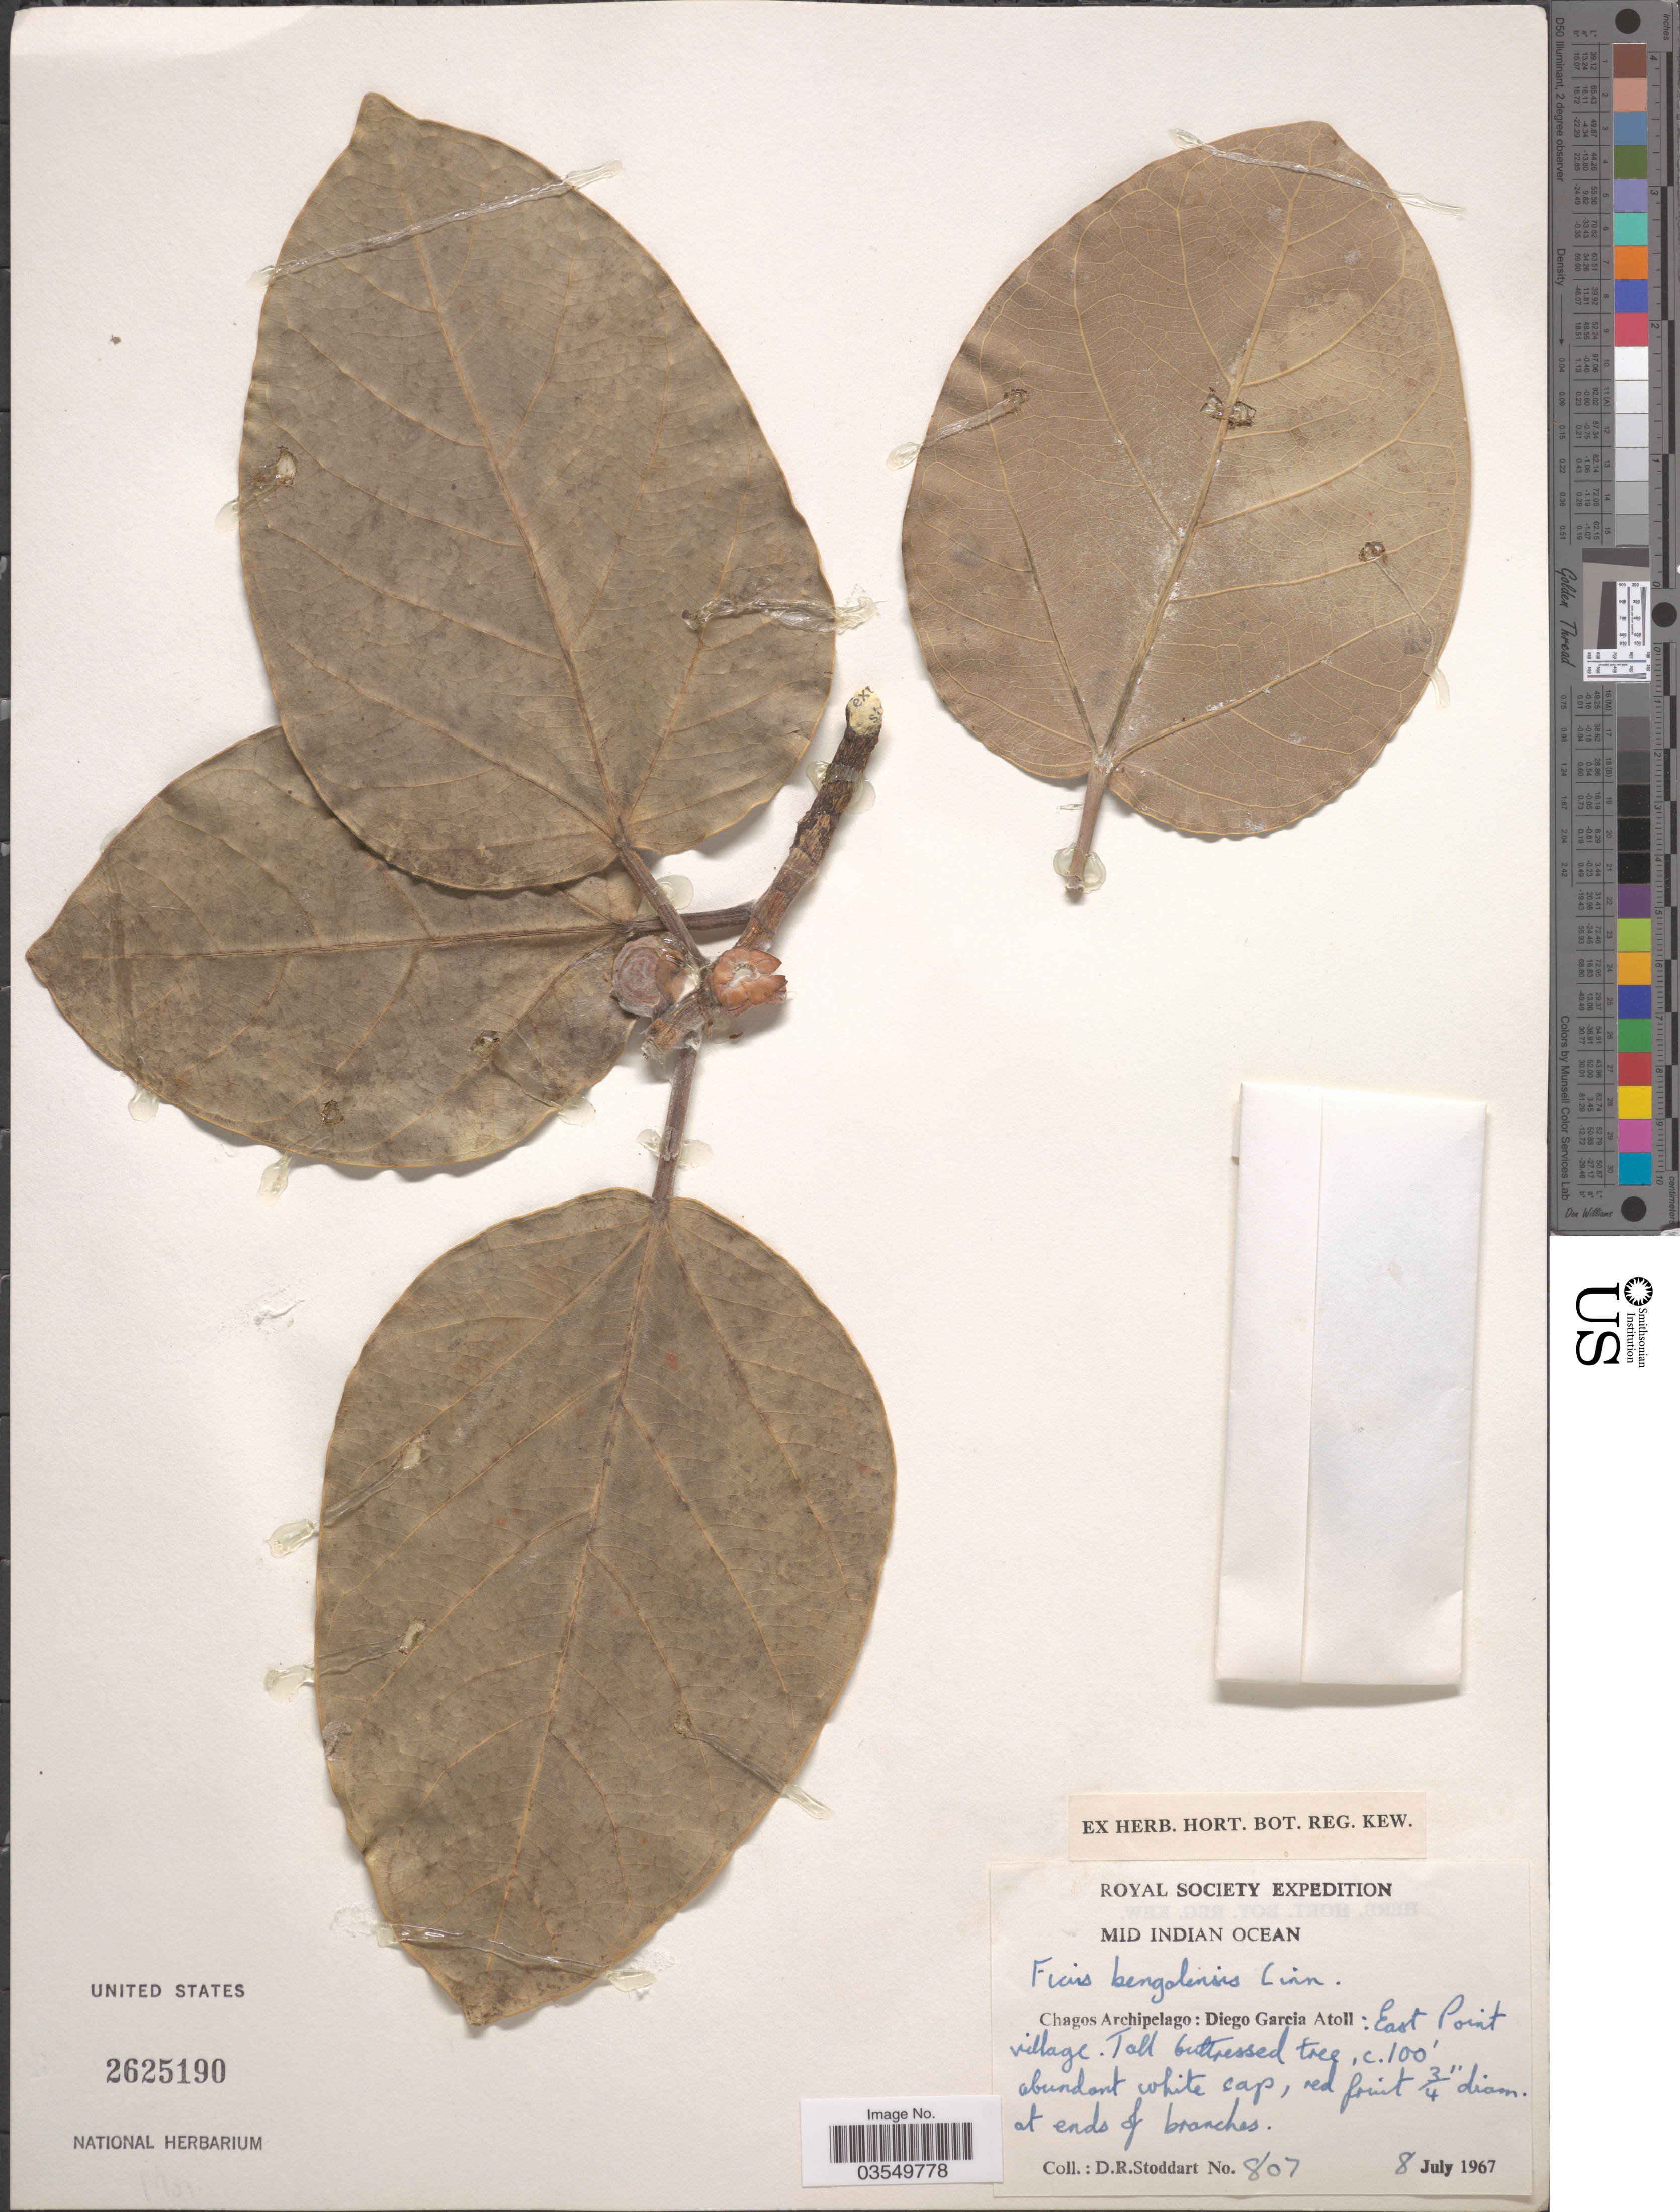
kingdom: Plantae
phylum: Tracheophyta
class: Magnoliopsida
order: Rosales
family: Moraceae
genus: Ficus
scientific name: Ficus benghalensis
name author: L.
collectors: D. R. Stoddart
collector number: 807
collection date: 1967-07-08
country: British Indian Ocean Territory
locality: Mid Indian Ocean. Chagos Archipelago: Diego Garcia Atoll: East Point village.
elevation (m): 30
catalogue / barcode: US 2625190